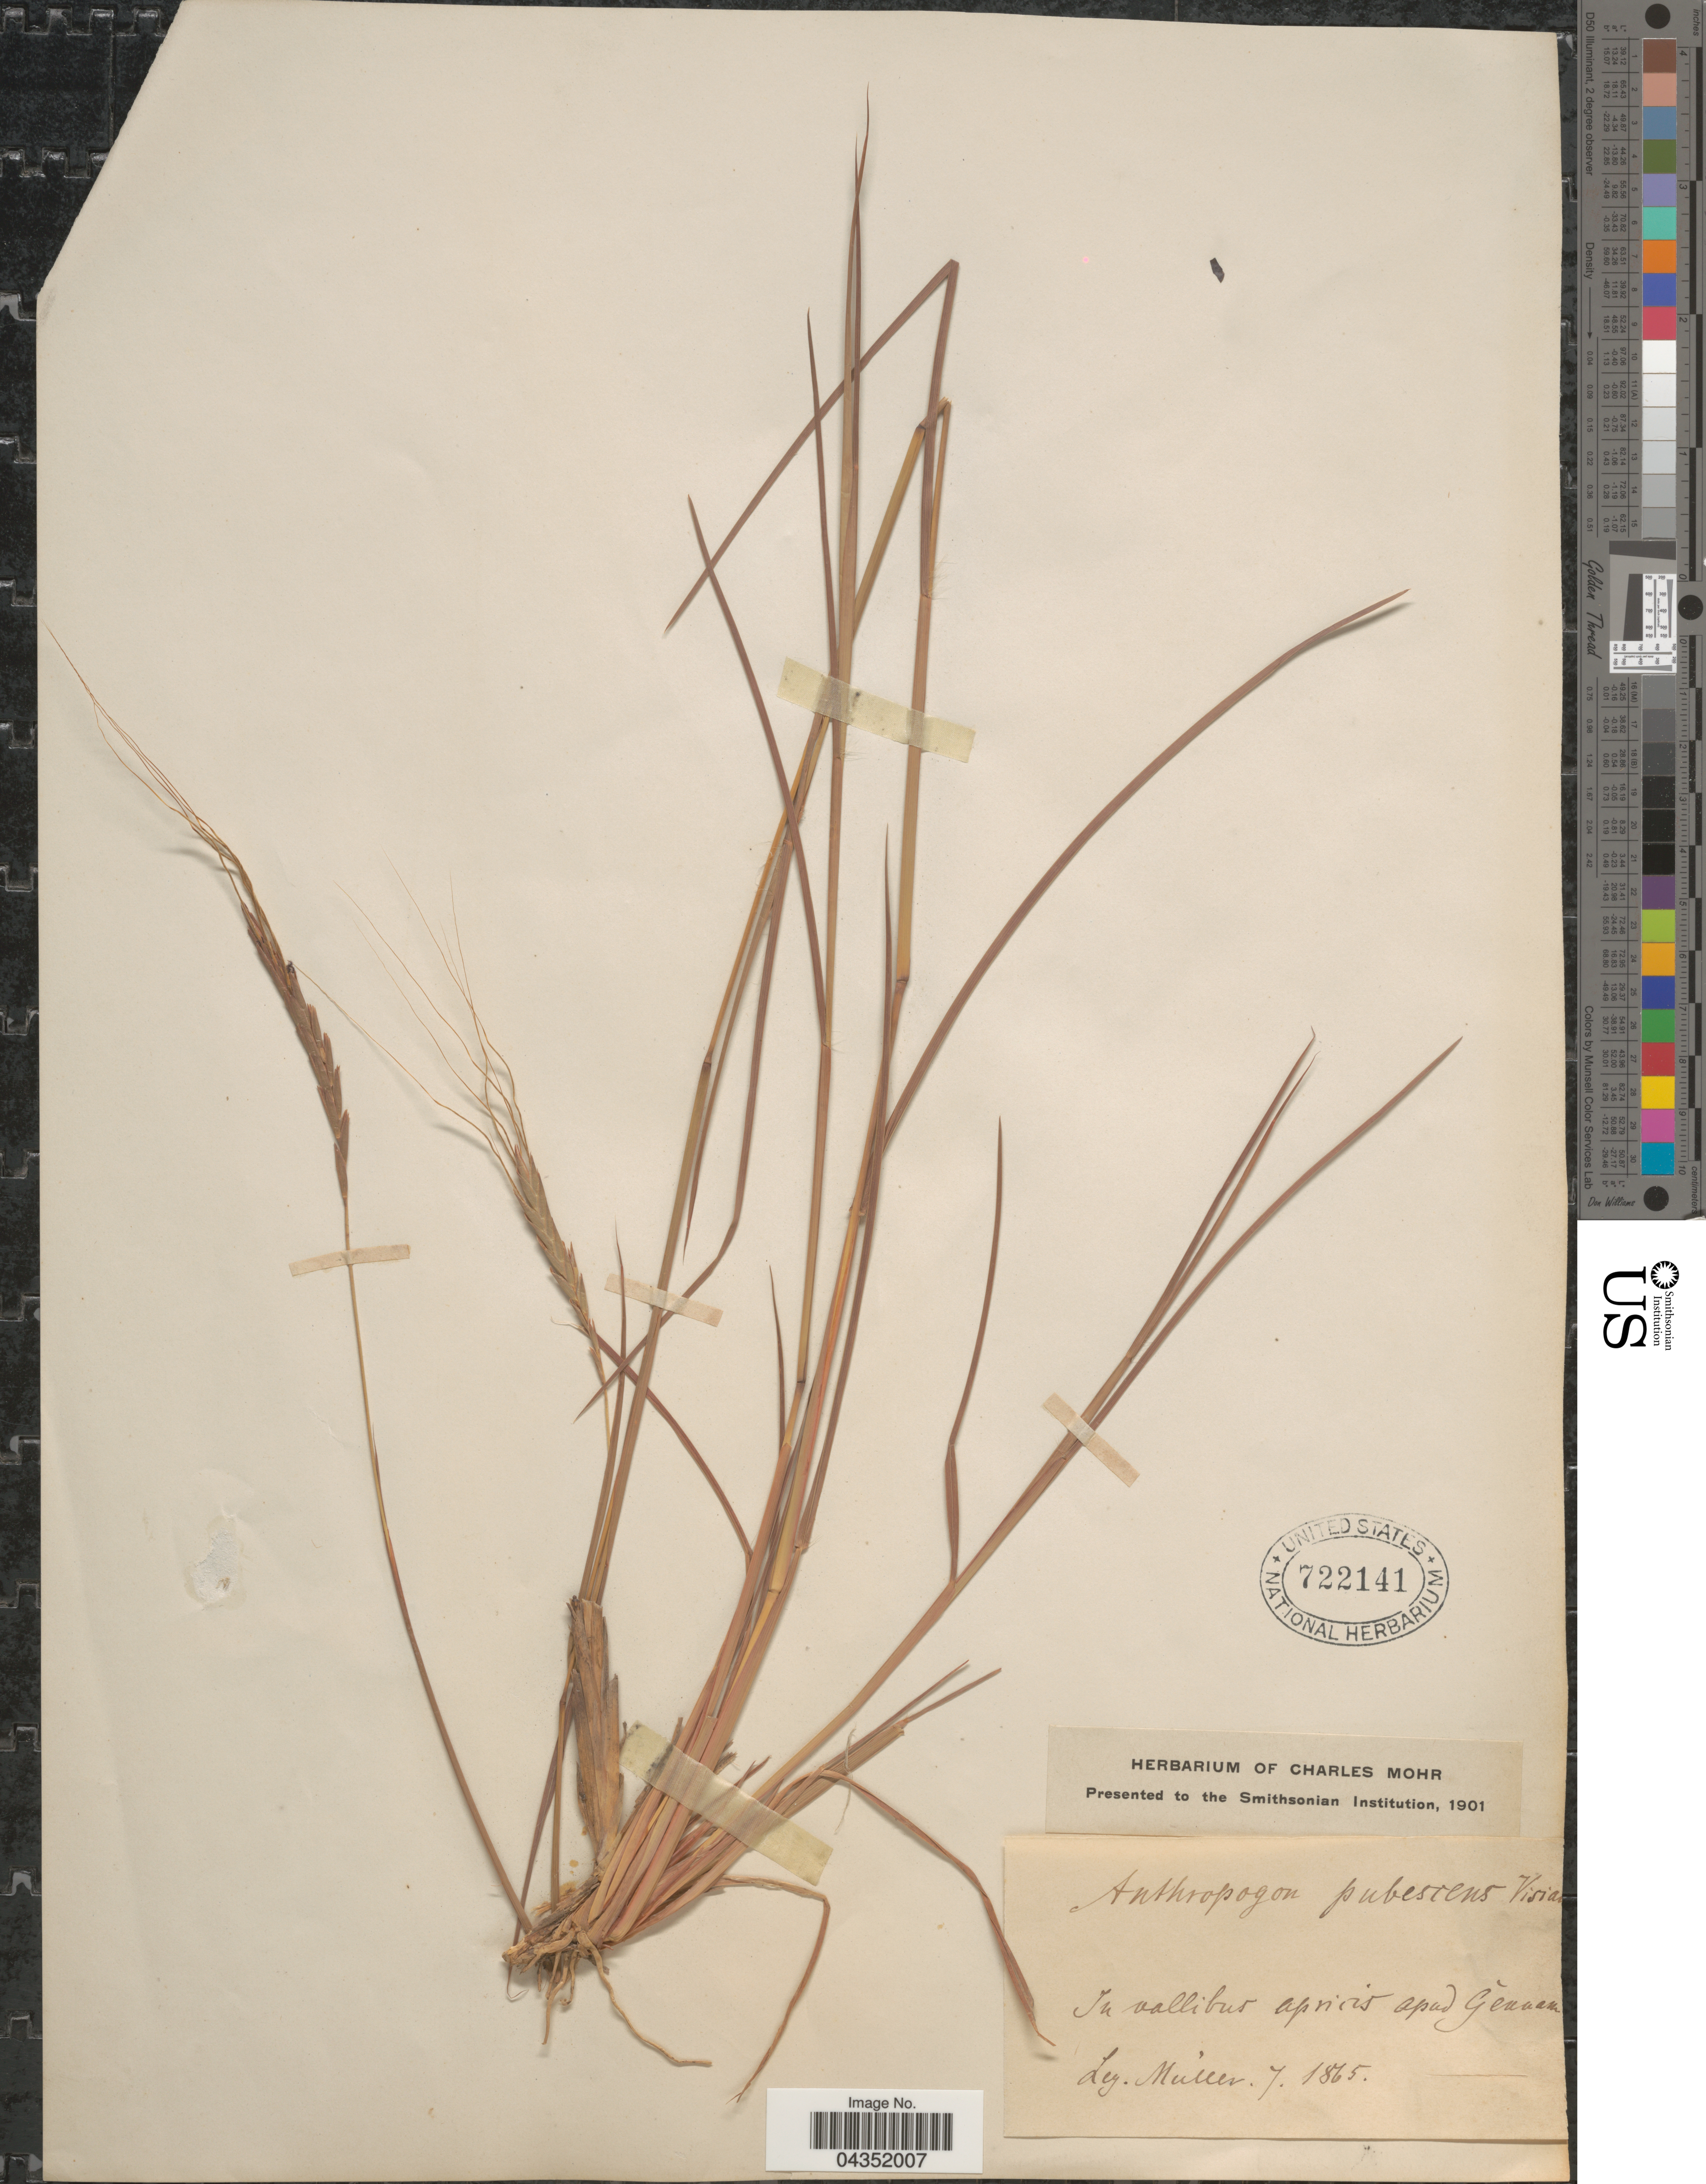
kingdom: Plantae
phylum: Tracheophyta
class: Liliopsida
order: Poales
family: Poaceae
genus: Heteropogon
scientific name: Heteropogon contortus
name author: (L.) P. Beauv. ex Roem. & Schult.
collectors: -- Müller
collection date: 1865-07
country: Italy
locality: In vallibus apricis apad Genuam.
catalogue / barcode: US 722141